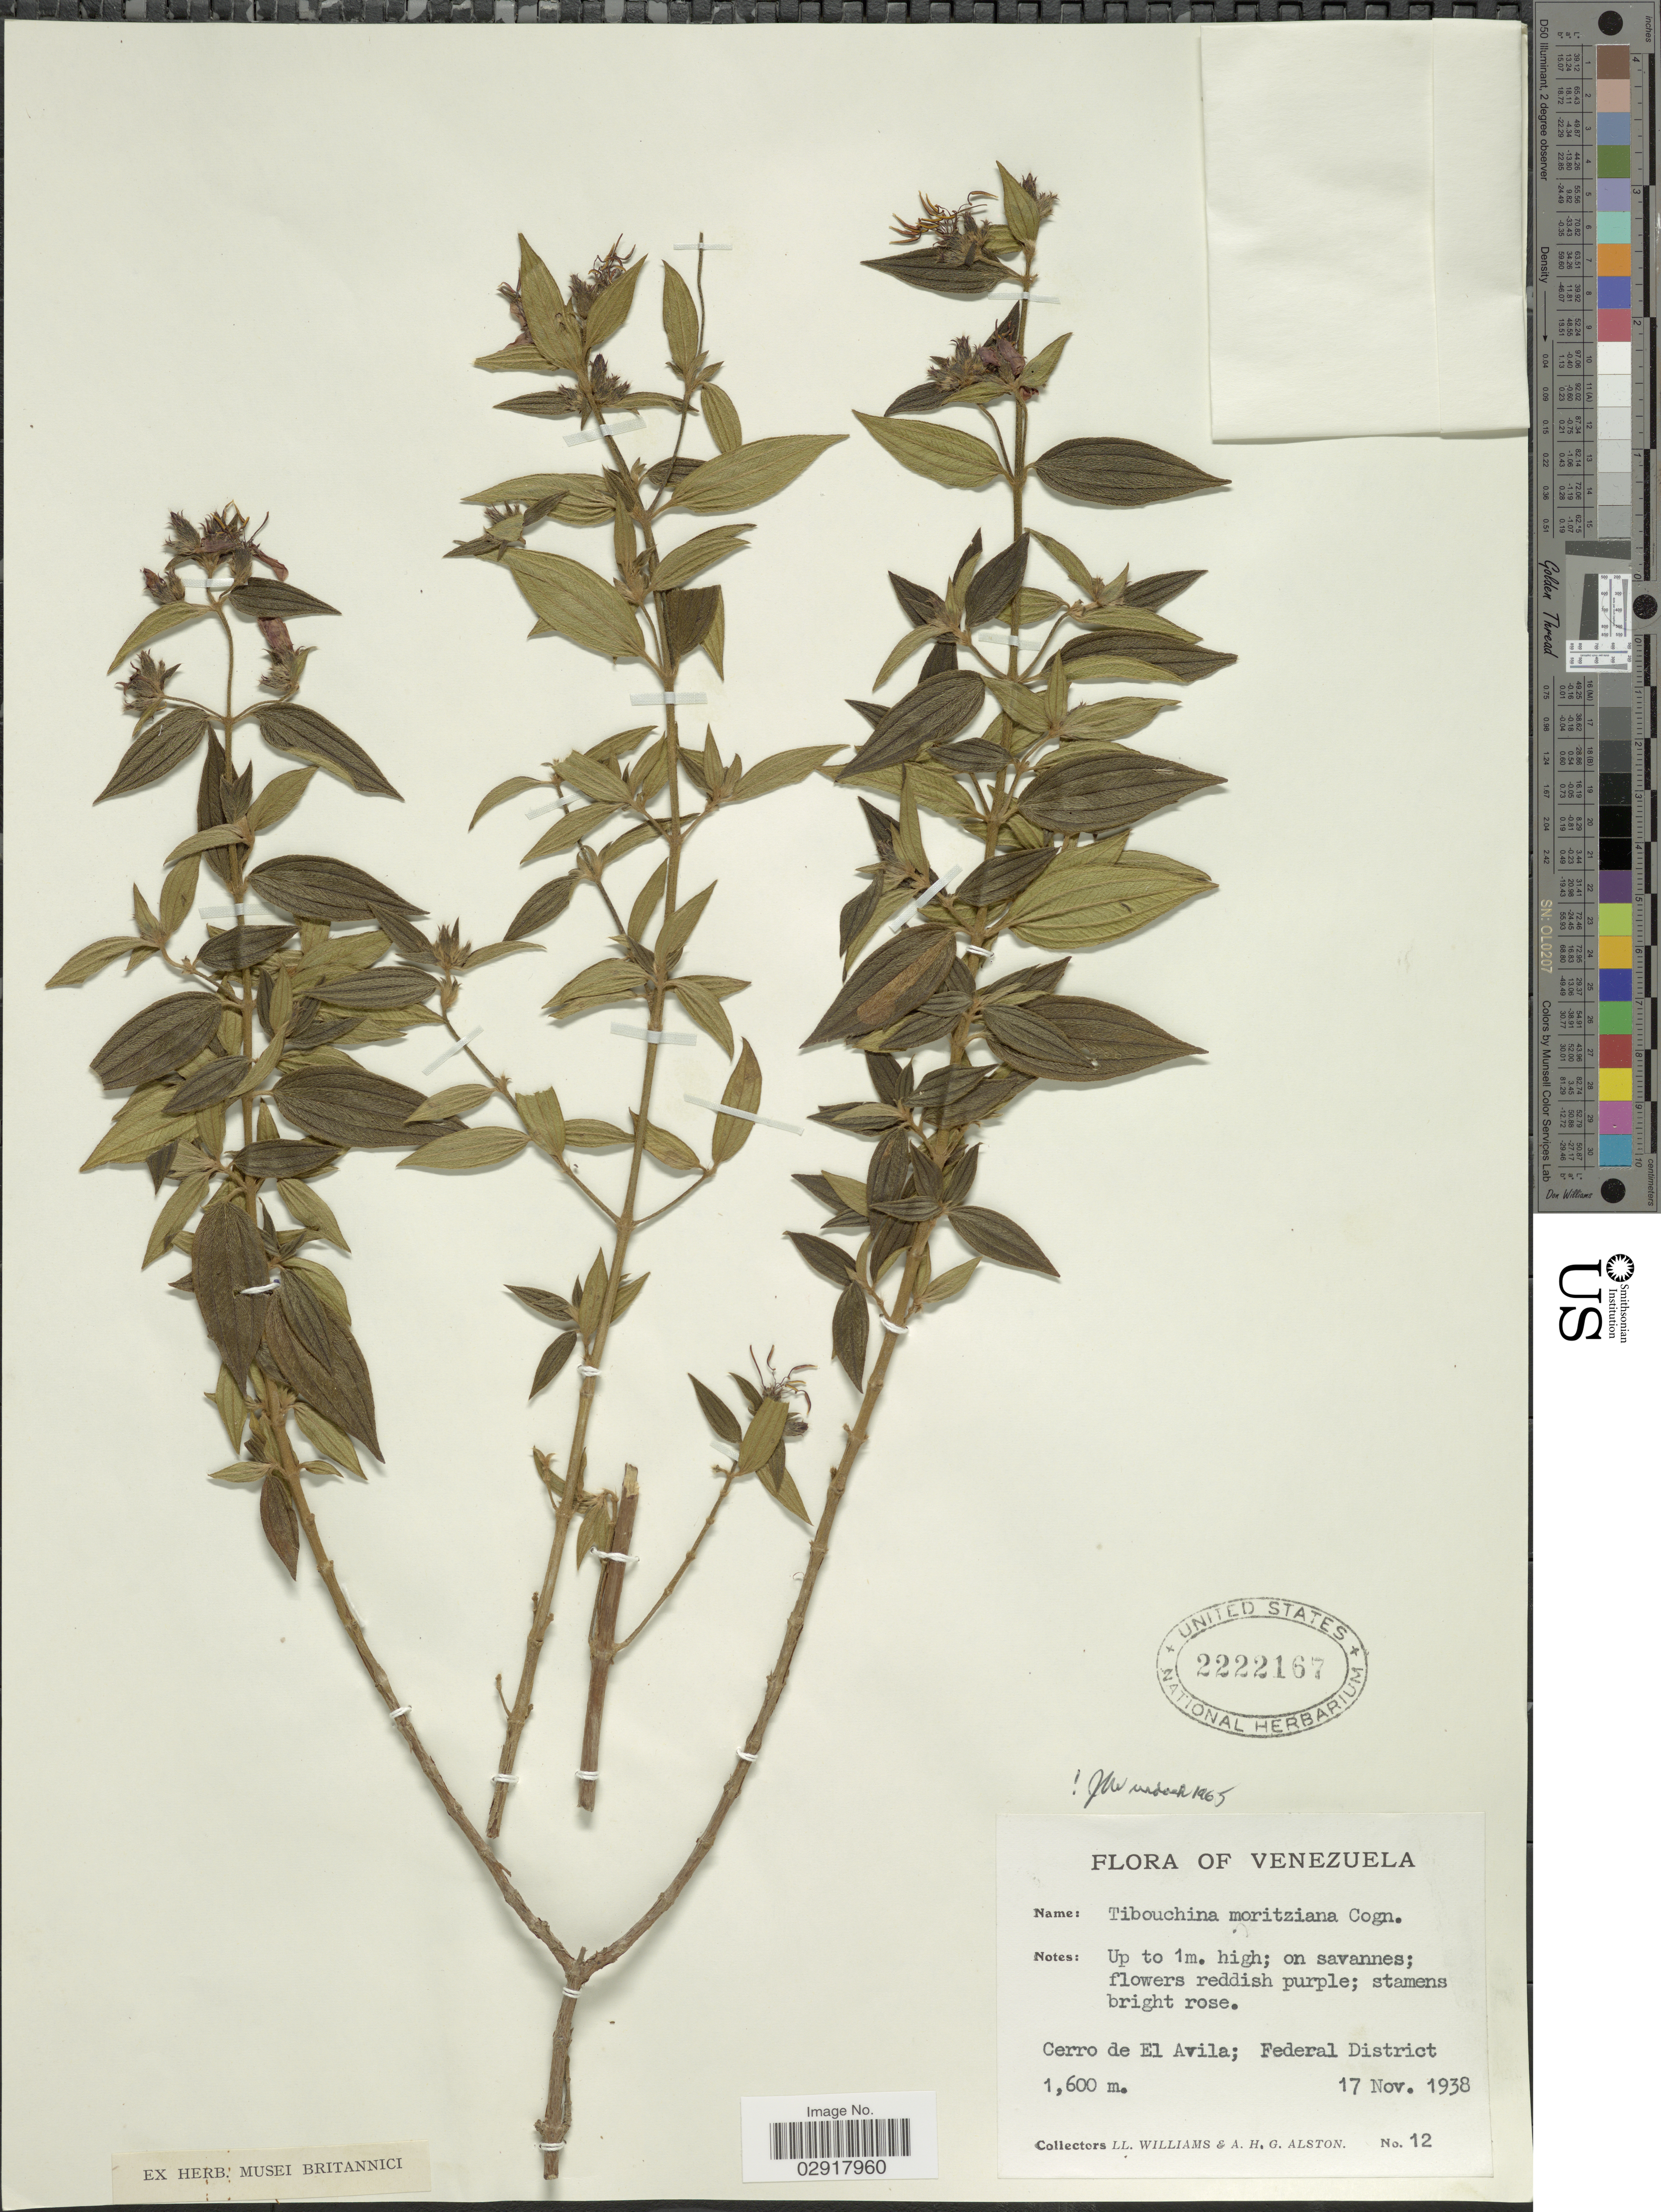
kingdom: Plantae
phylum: Tracheophyta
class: Magnoliopsida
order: Myrtales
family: Melastomataceae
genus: Chaetogastra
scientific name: Chaetogastra geitneriana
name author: Schltdl.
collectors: Ll. Williams & A. H. Alston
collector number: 12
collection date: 1938-11-17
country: Venezuela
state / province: Miranda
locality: Cerro de El Avila; Federdal District.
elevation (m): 1600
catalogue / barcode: US 2222167